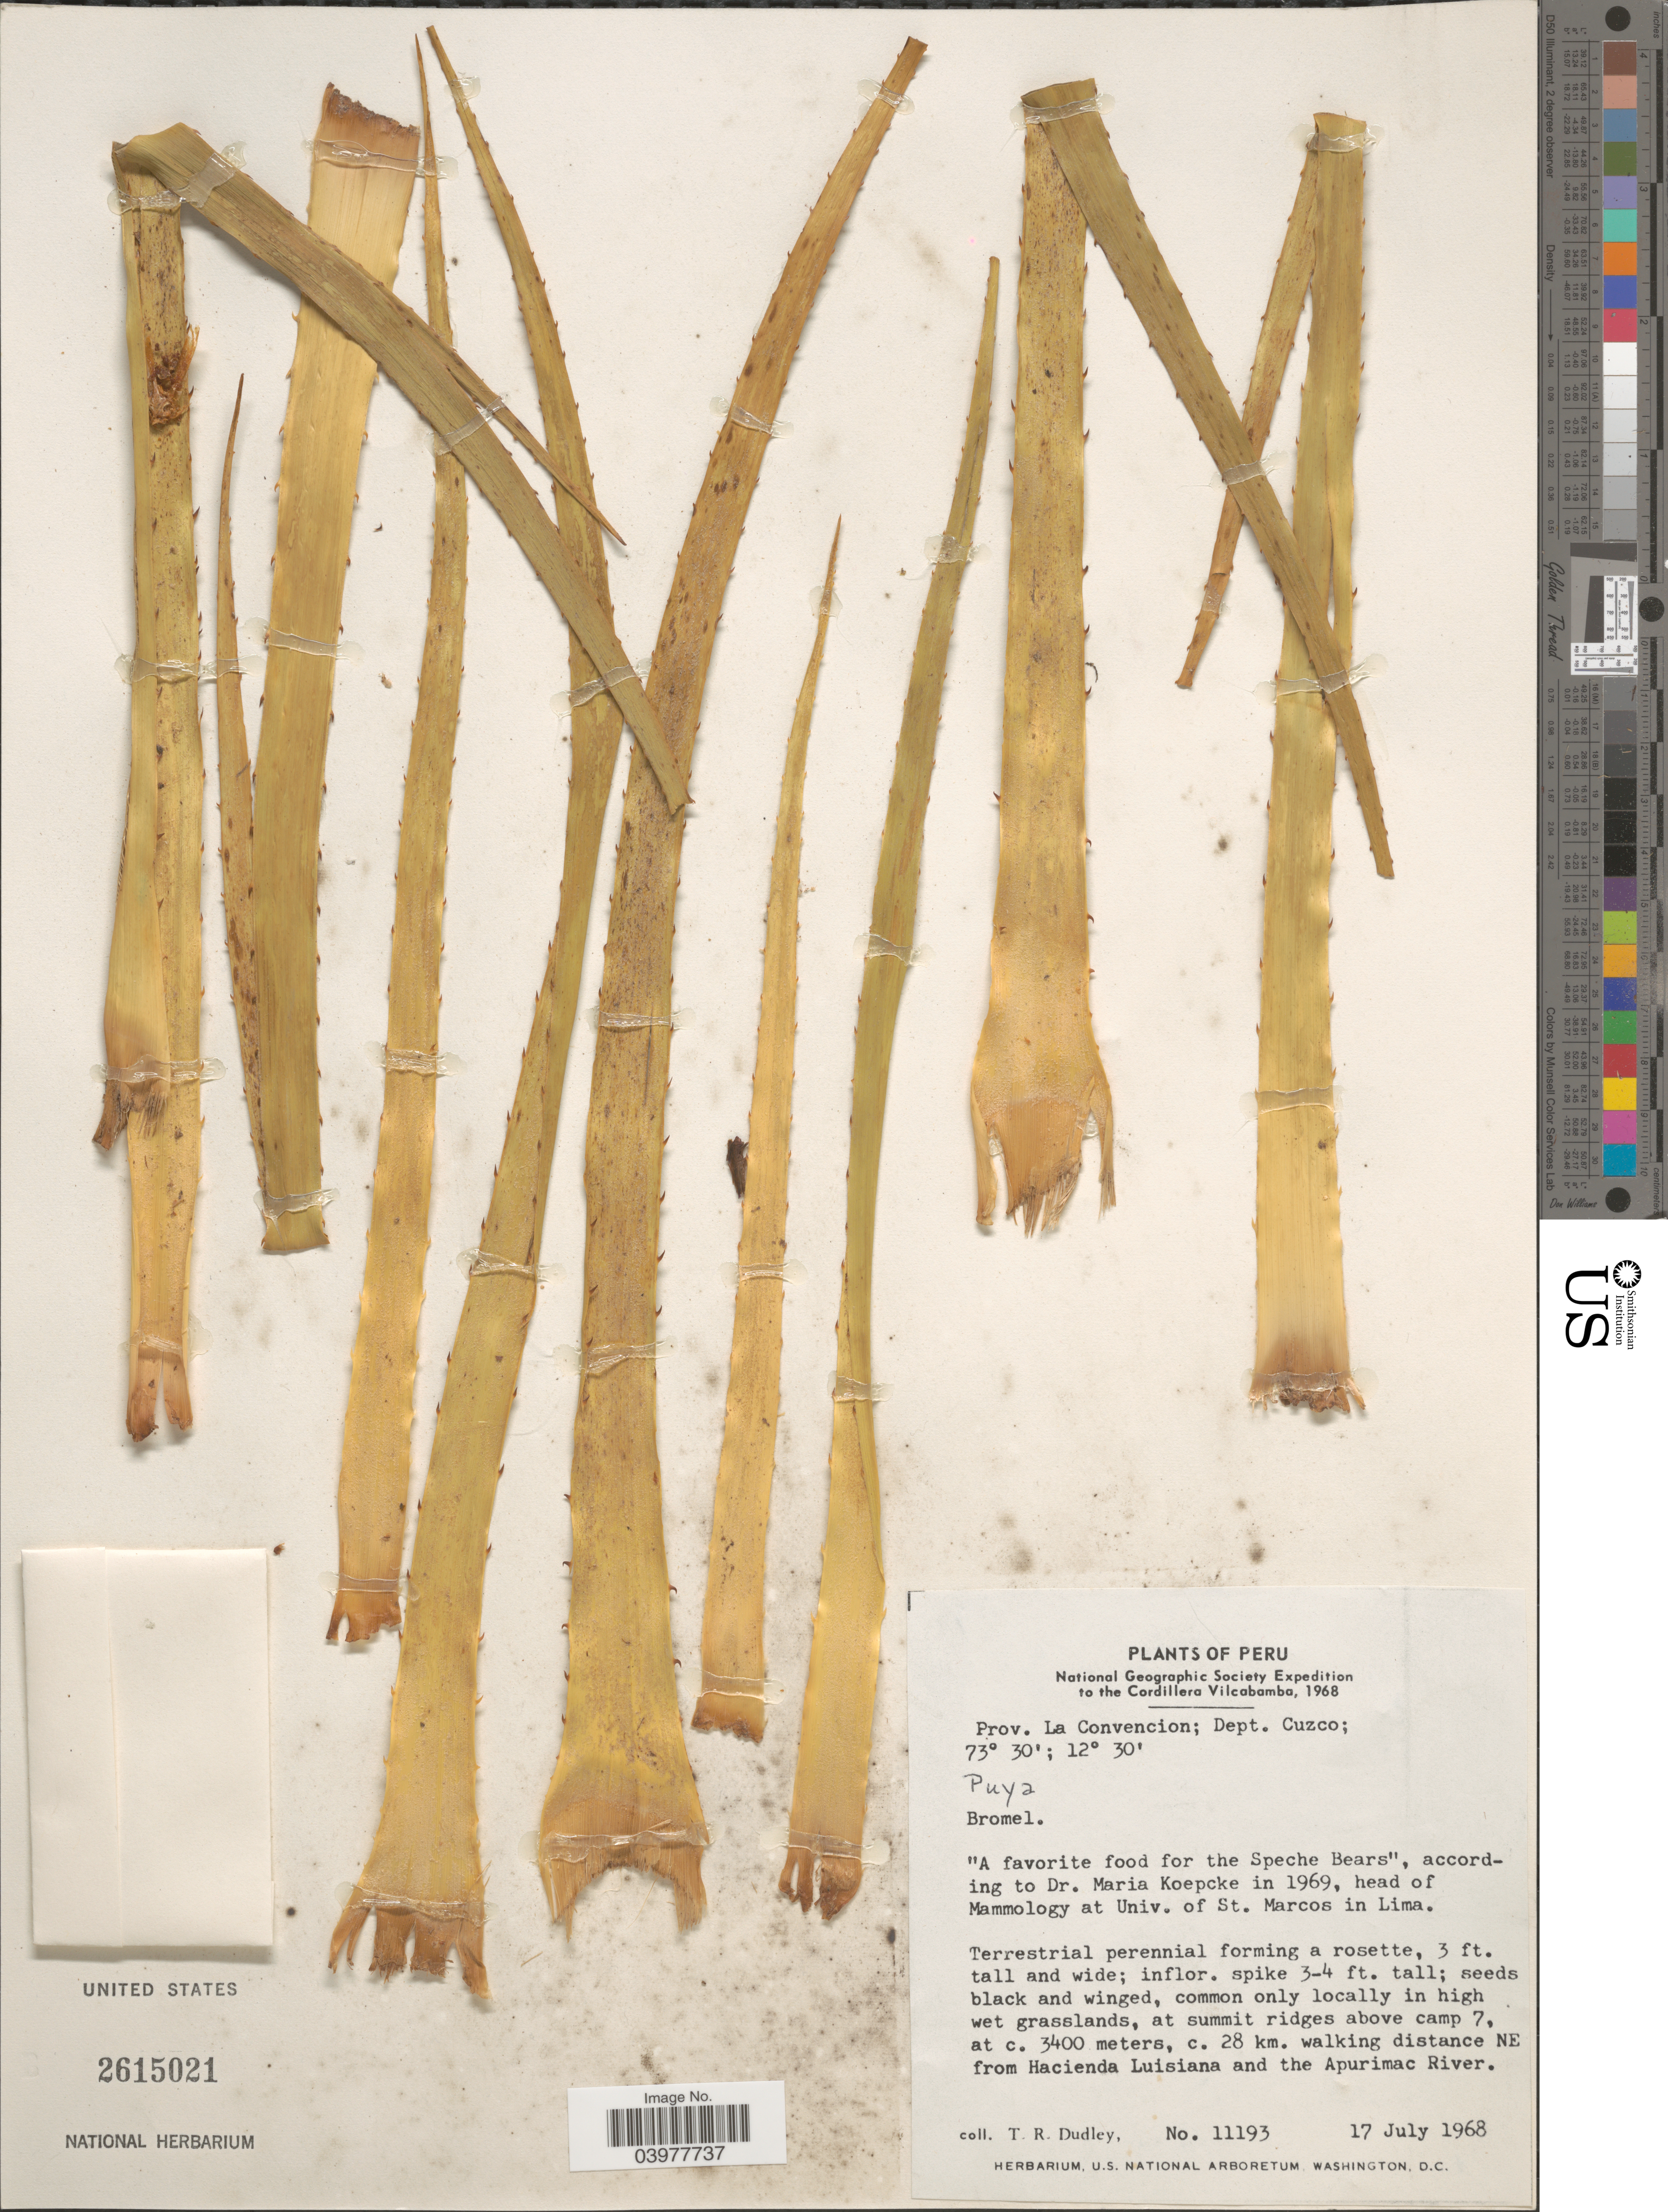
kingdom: Plantae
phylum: Tracheophyta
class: Liliopsida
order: Poales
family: Bromeliaceae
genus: Puya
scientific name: Puya sp.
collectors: T. R. Dudley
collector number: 11193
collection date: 1968-07-17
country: Peru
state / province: Cusco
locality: The Cordillera Vilcabamba. Prov. La Convencion; Dept. Cuzco. At summit ridges above camp 7, c. 28 km. walking distance NE from Hacienda Luisiana and the Apurimac River.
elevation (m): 3400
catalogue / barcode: US 2615021